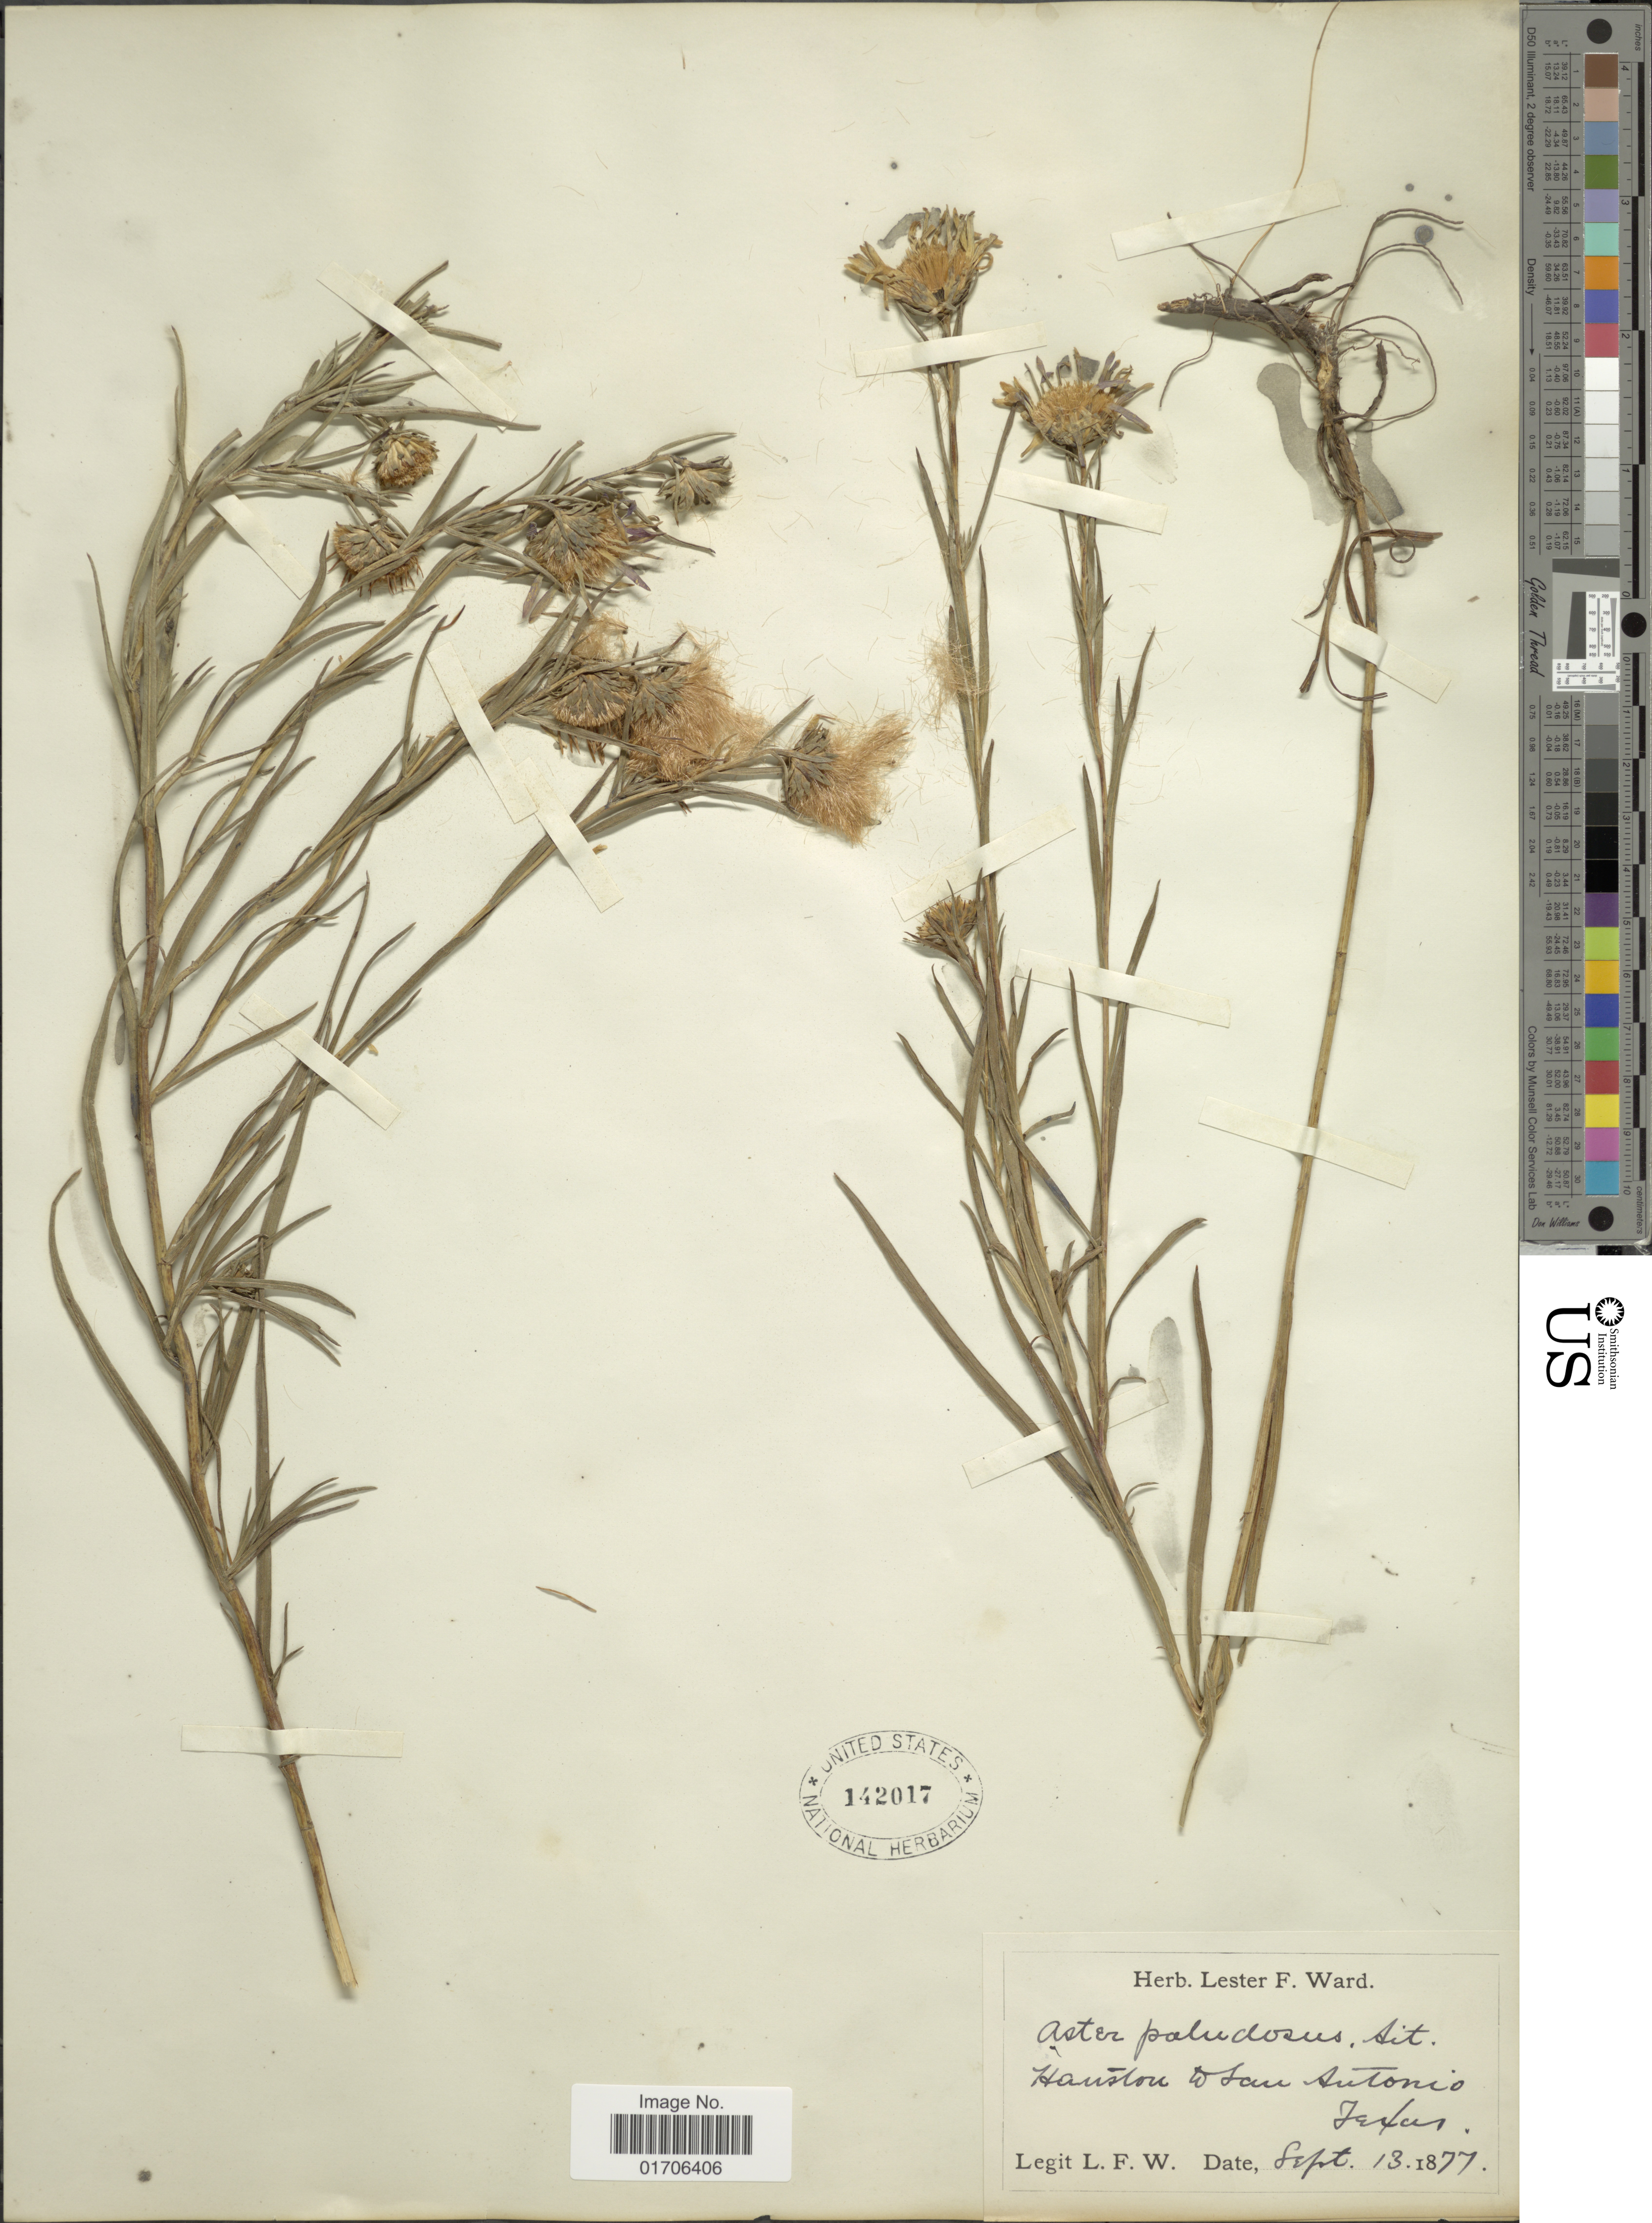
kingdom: Plantae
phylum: Tracheophyta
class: Magnoliopsida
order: Asterales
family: Asteraceae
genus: Eurybia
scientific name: Eurybia hemispherica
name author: G.L. Nesom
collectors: L. F. Ward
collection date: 1877-09-13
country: United States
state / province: Texas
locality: Hauston & San Antonio, Texas.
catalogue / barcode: US 142017